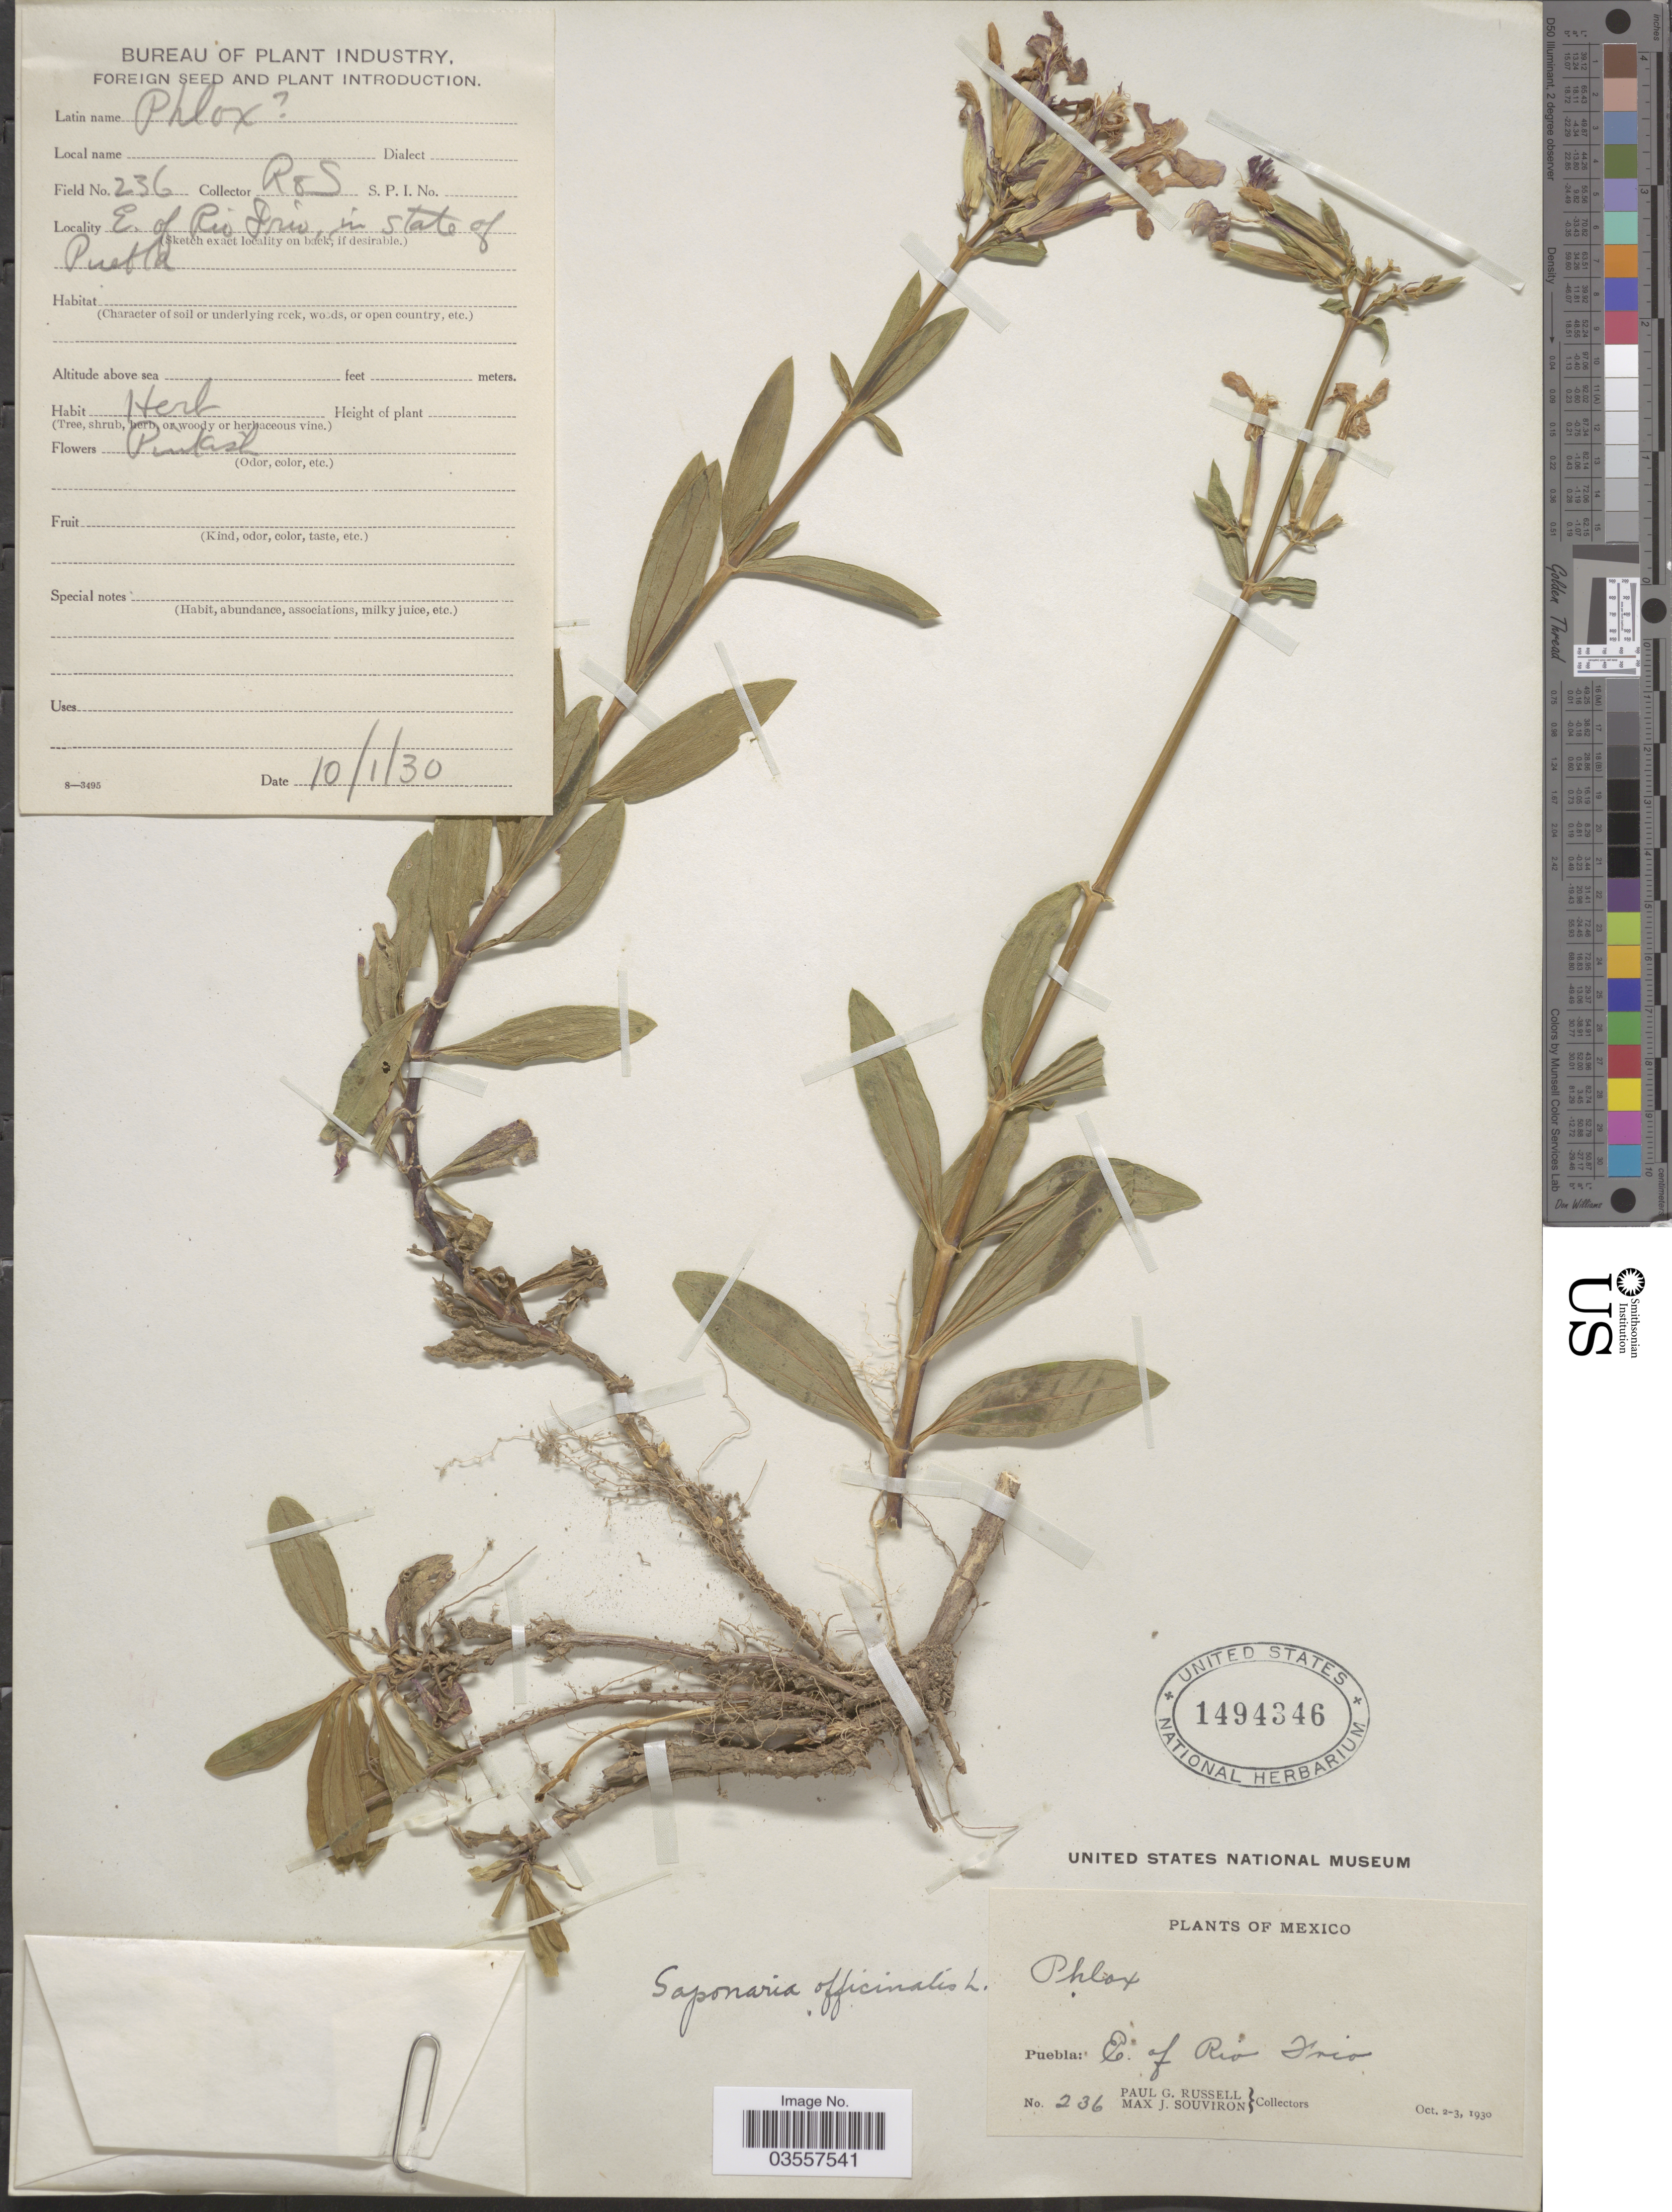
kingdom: Plantae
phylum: Tracheophyta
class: Magnoliopsida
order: Caryophyllales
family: Caryophyllaceae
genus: Saponaria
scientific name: Saponaria officinalis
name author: L.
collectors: P. G. Russell & M. J. Souviron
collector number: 236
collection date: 1930-01-10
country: Mexico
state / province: Puebla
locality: E. of Rio Frio.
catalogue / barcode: US 1494346